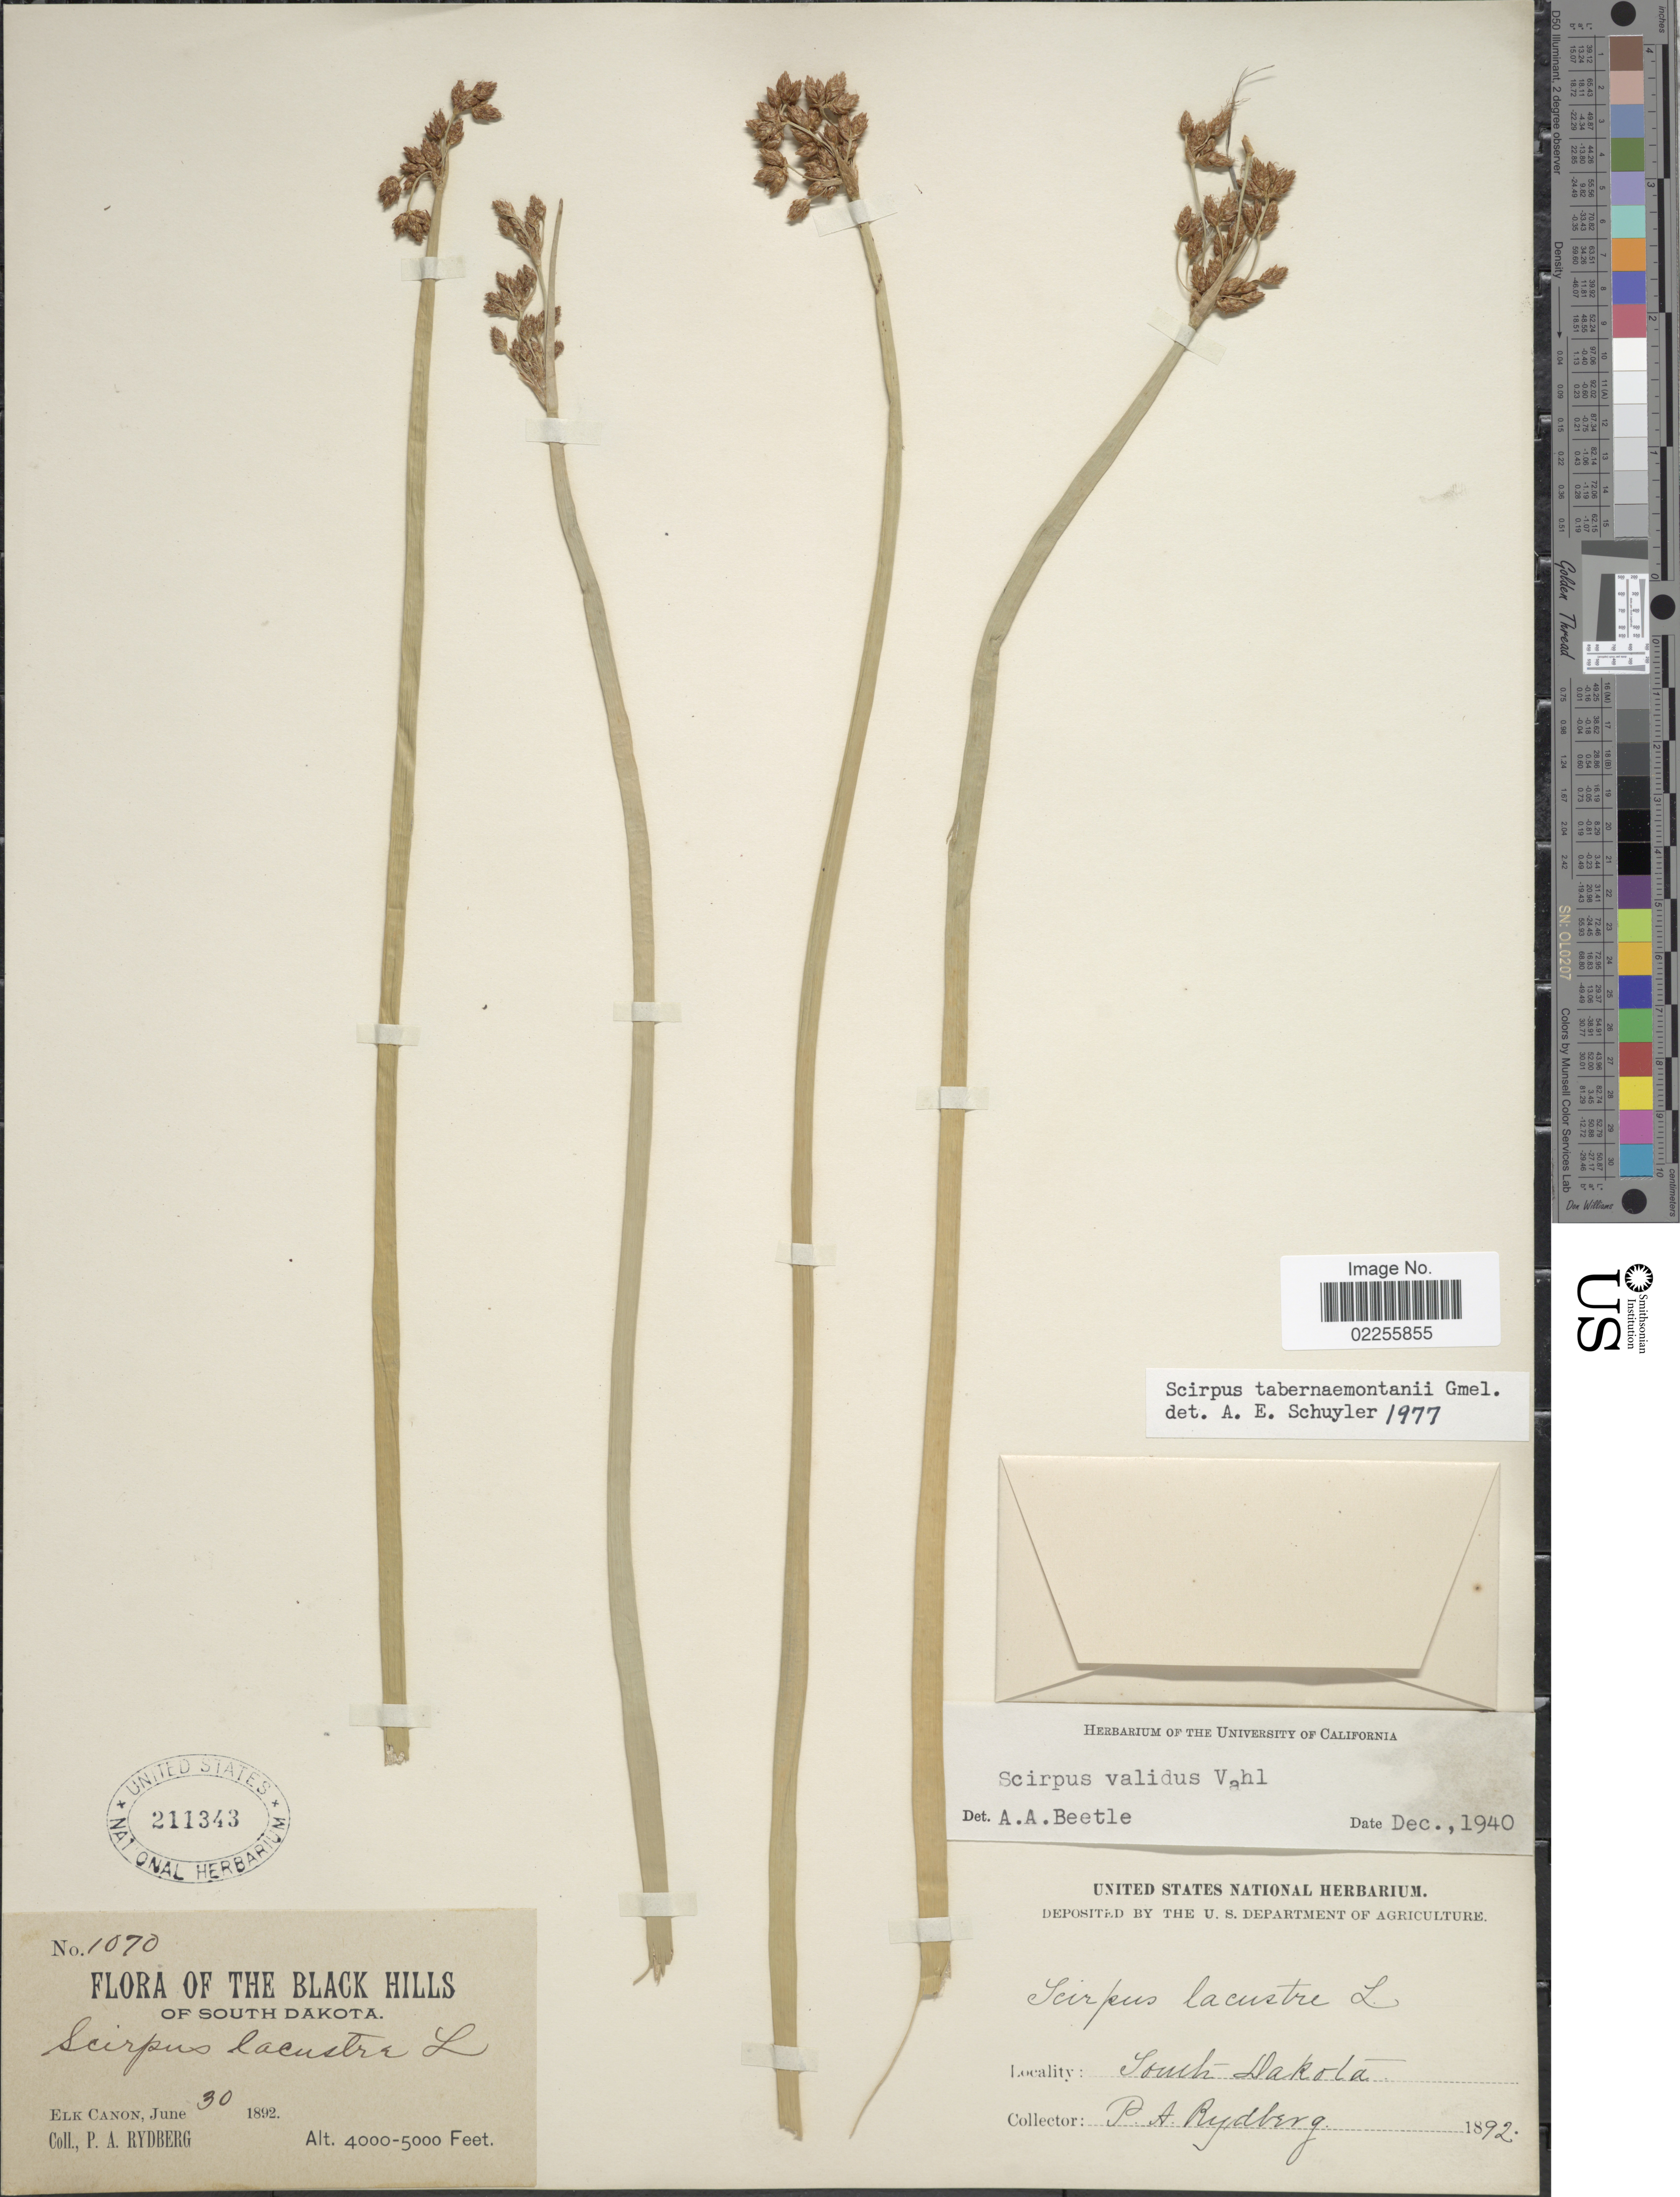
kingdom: Plantae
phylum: Tracheophyta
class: Liliopsida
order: Poales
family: Cyperaceae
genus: Schoenoplectus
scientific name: Schoenoplectus tabernaemontani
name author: (C.C. Gmel.) Palla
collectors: P. A. Rydberg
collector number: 1070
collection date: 1892-06-30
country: United States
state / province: South Dakota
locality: The Black Hills, Elk Canon.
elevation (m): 1219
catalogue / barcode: US 211343